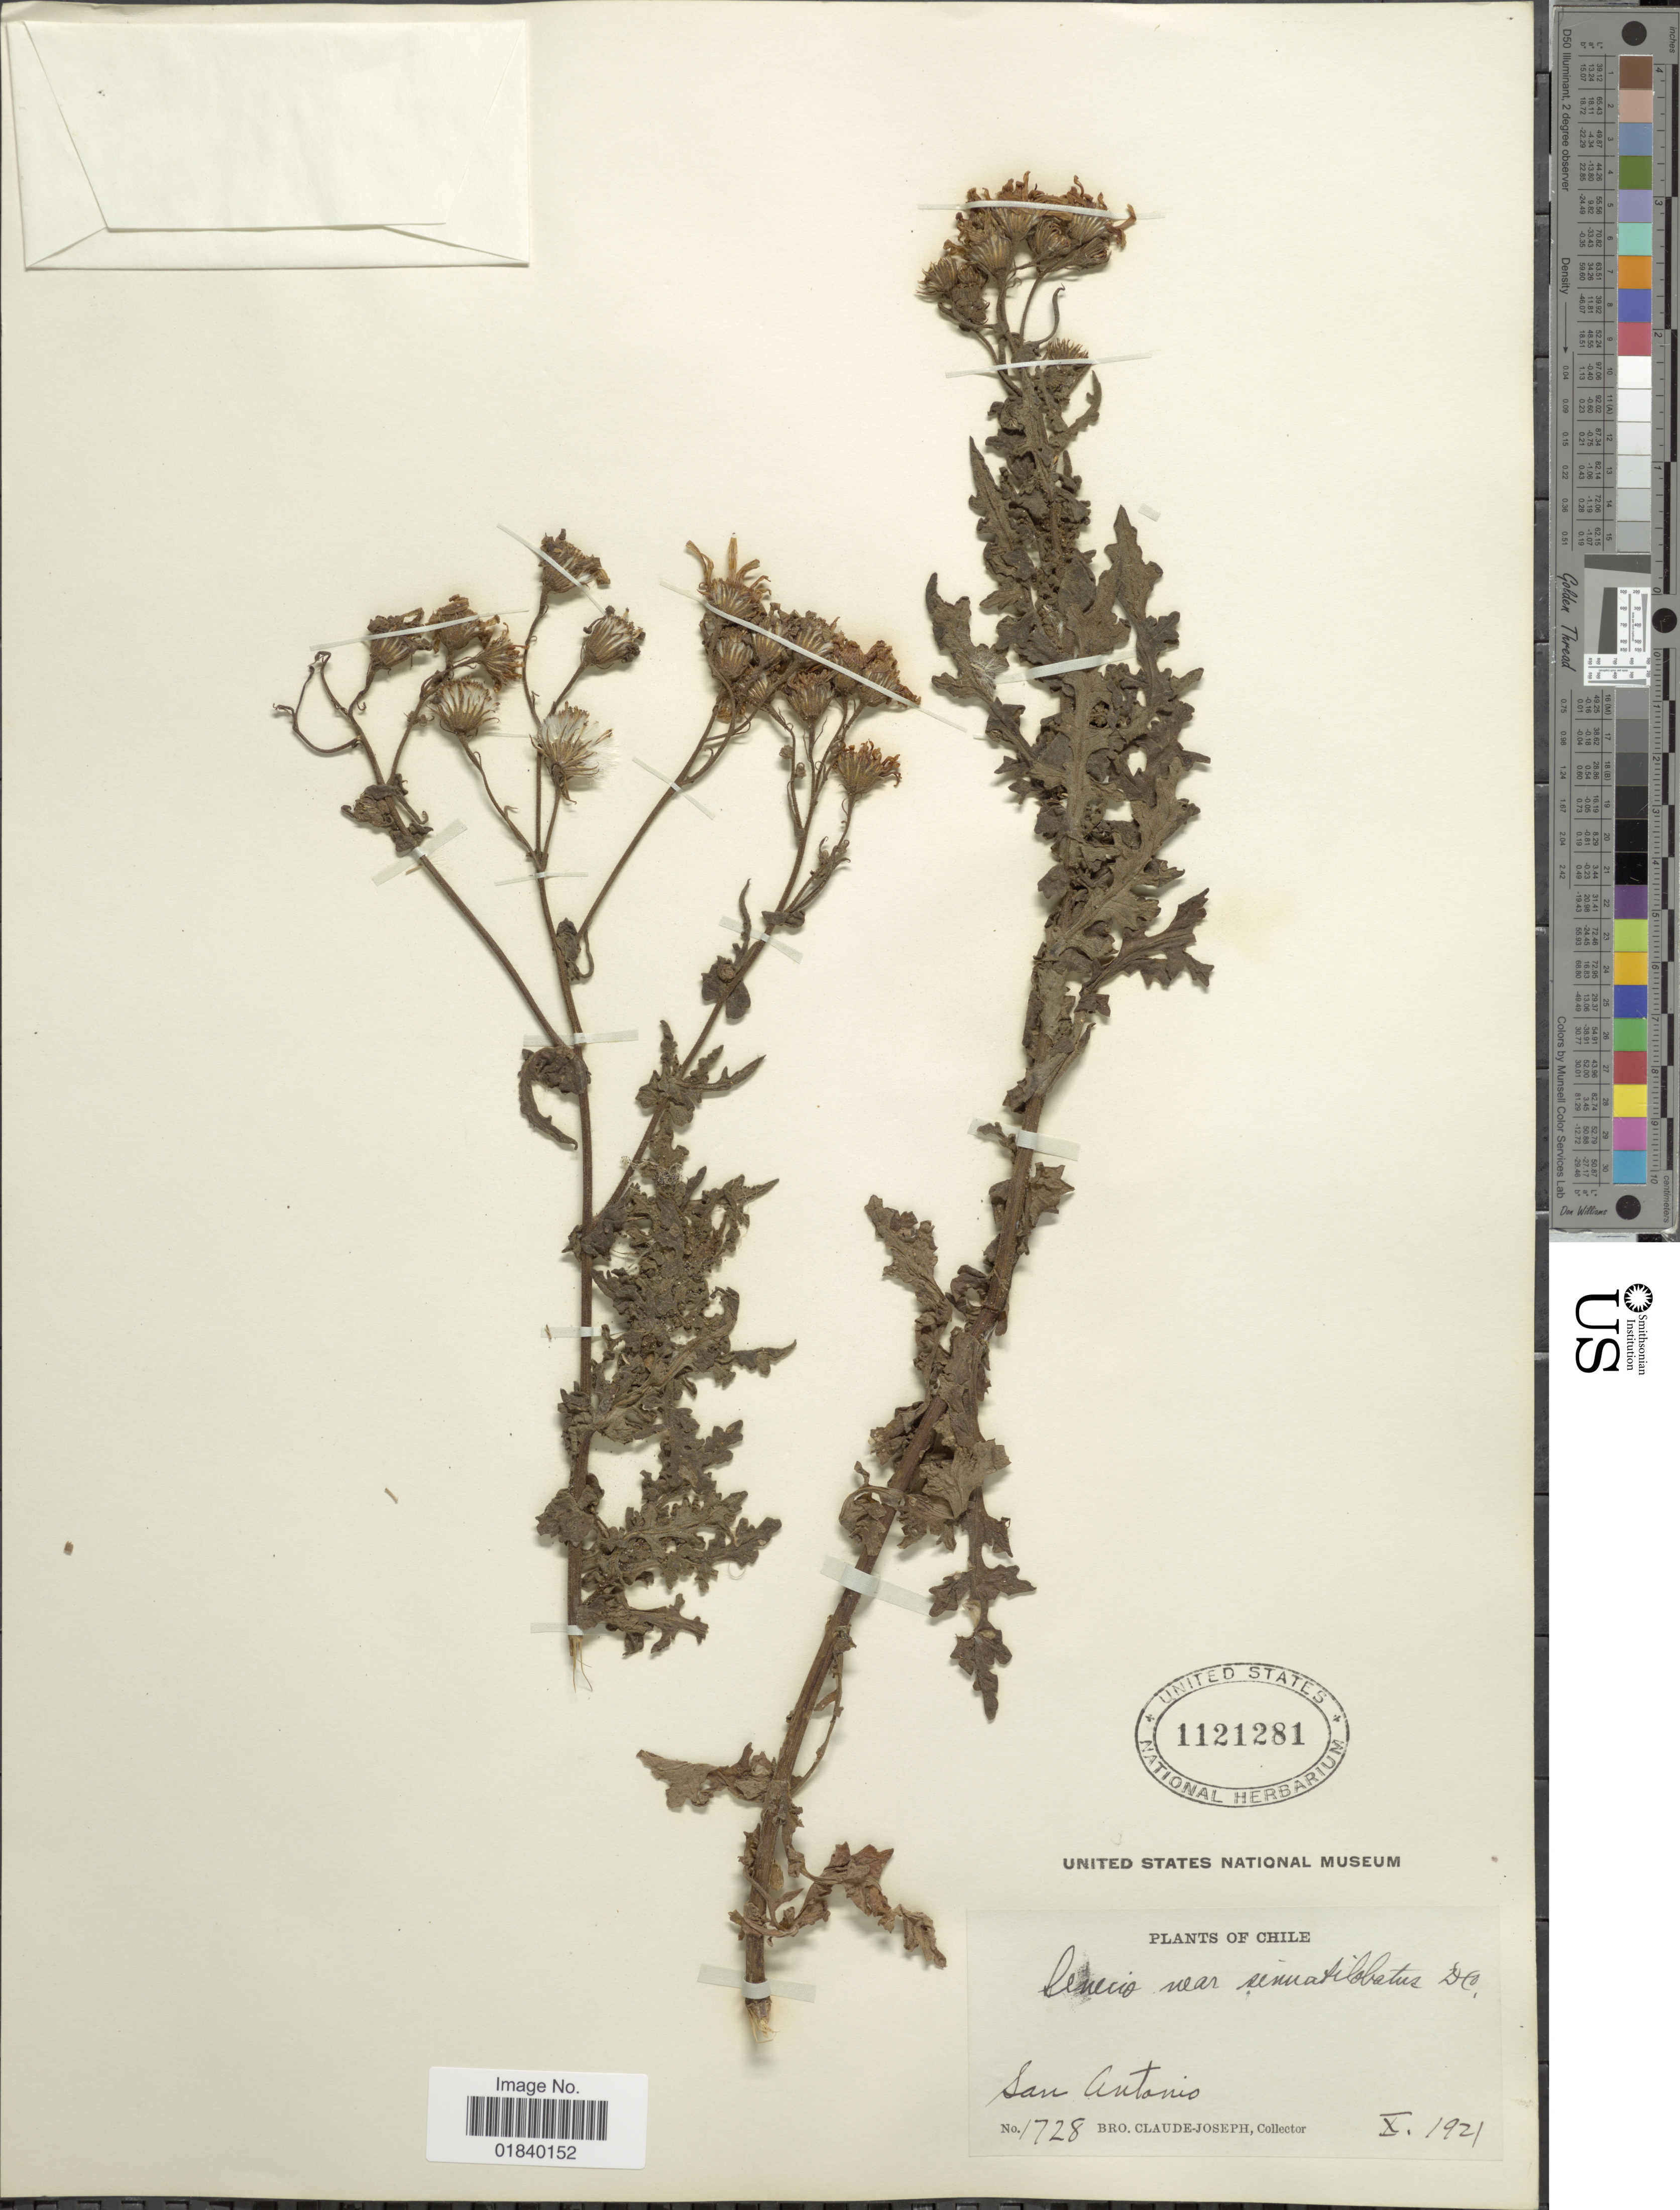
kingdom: Plantae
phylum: Tracheophyta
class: Magnoliopsida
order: Asterales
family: Asteraceae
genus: Senecio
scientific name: Senecio sinuatilobus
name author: DC.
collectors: Bro. Claude-Joseph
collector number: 1728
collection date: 1921-10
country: Chile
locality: Chile. San Antonio.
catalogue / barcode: US 1121281